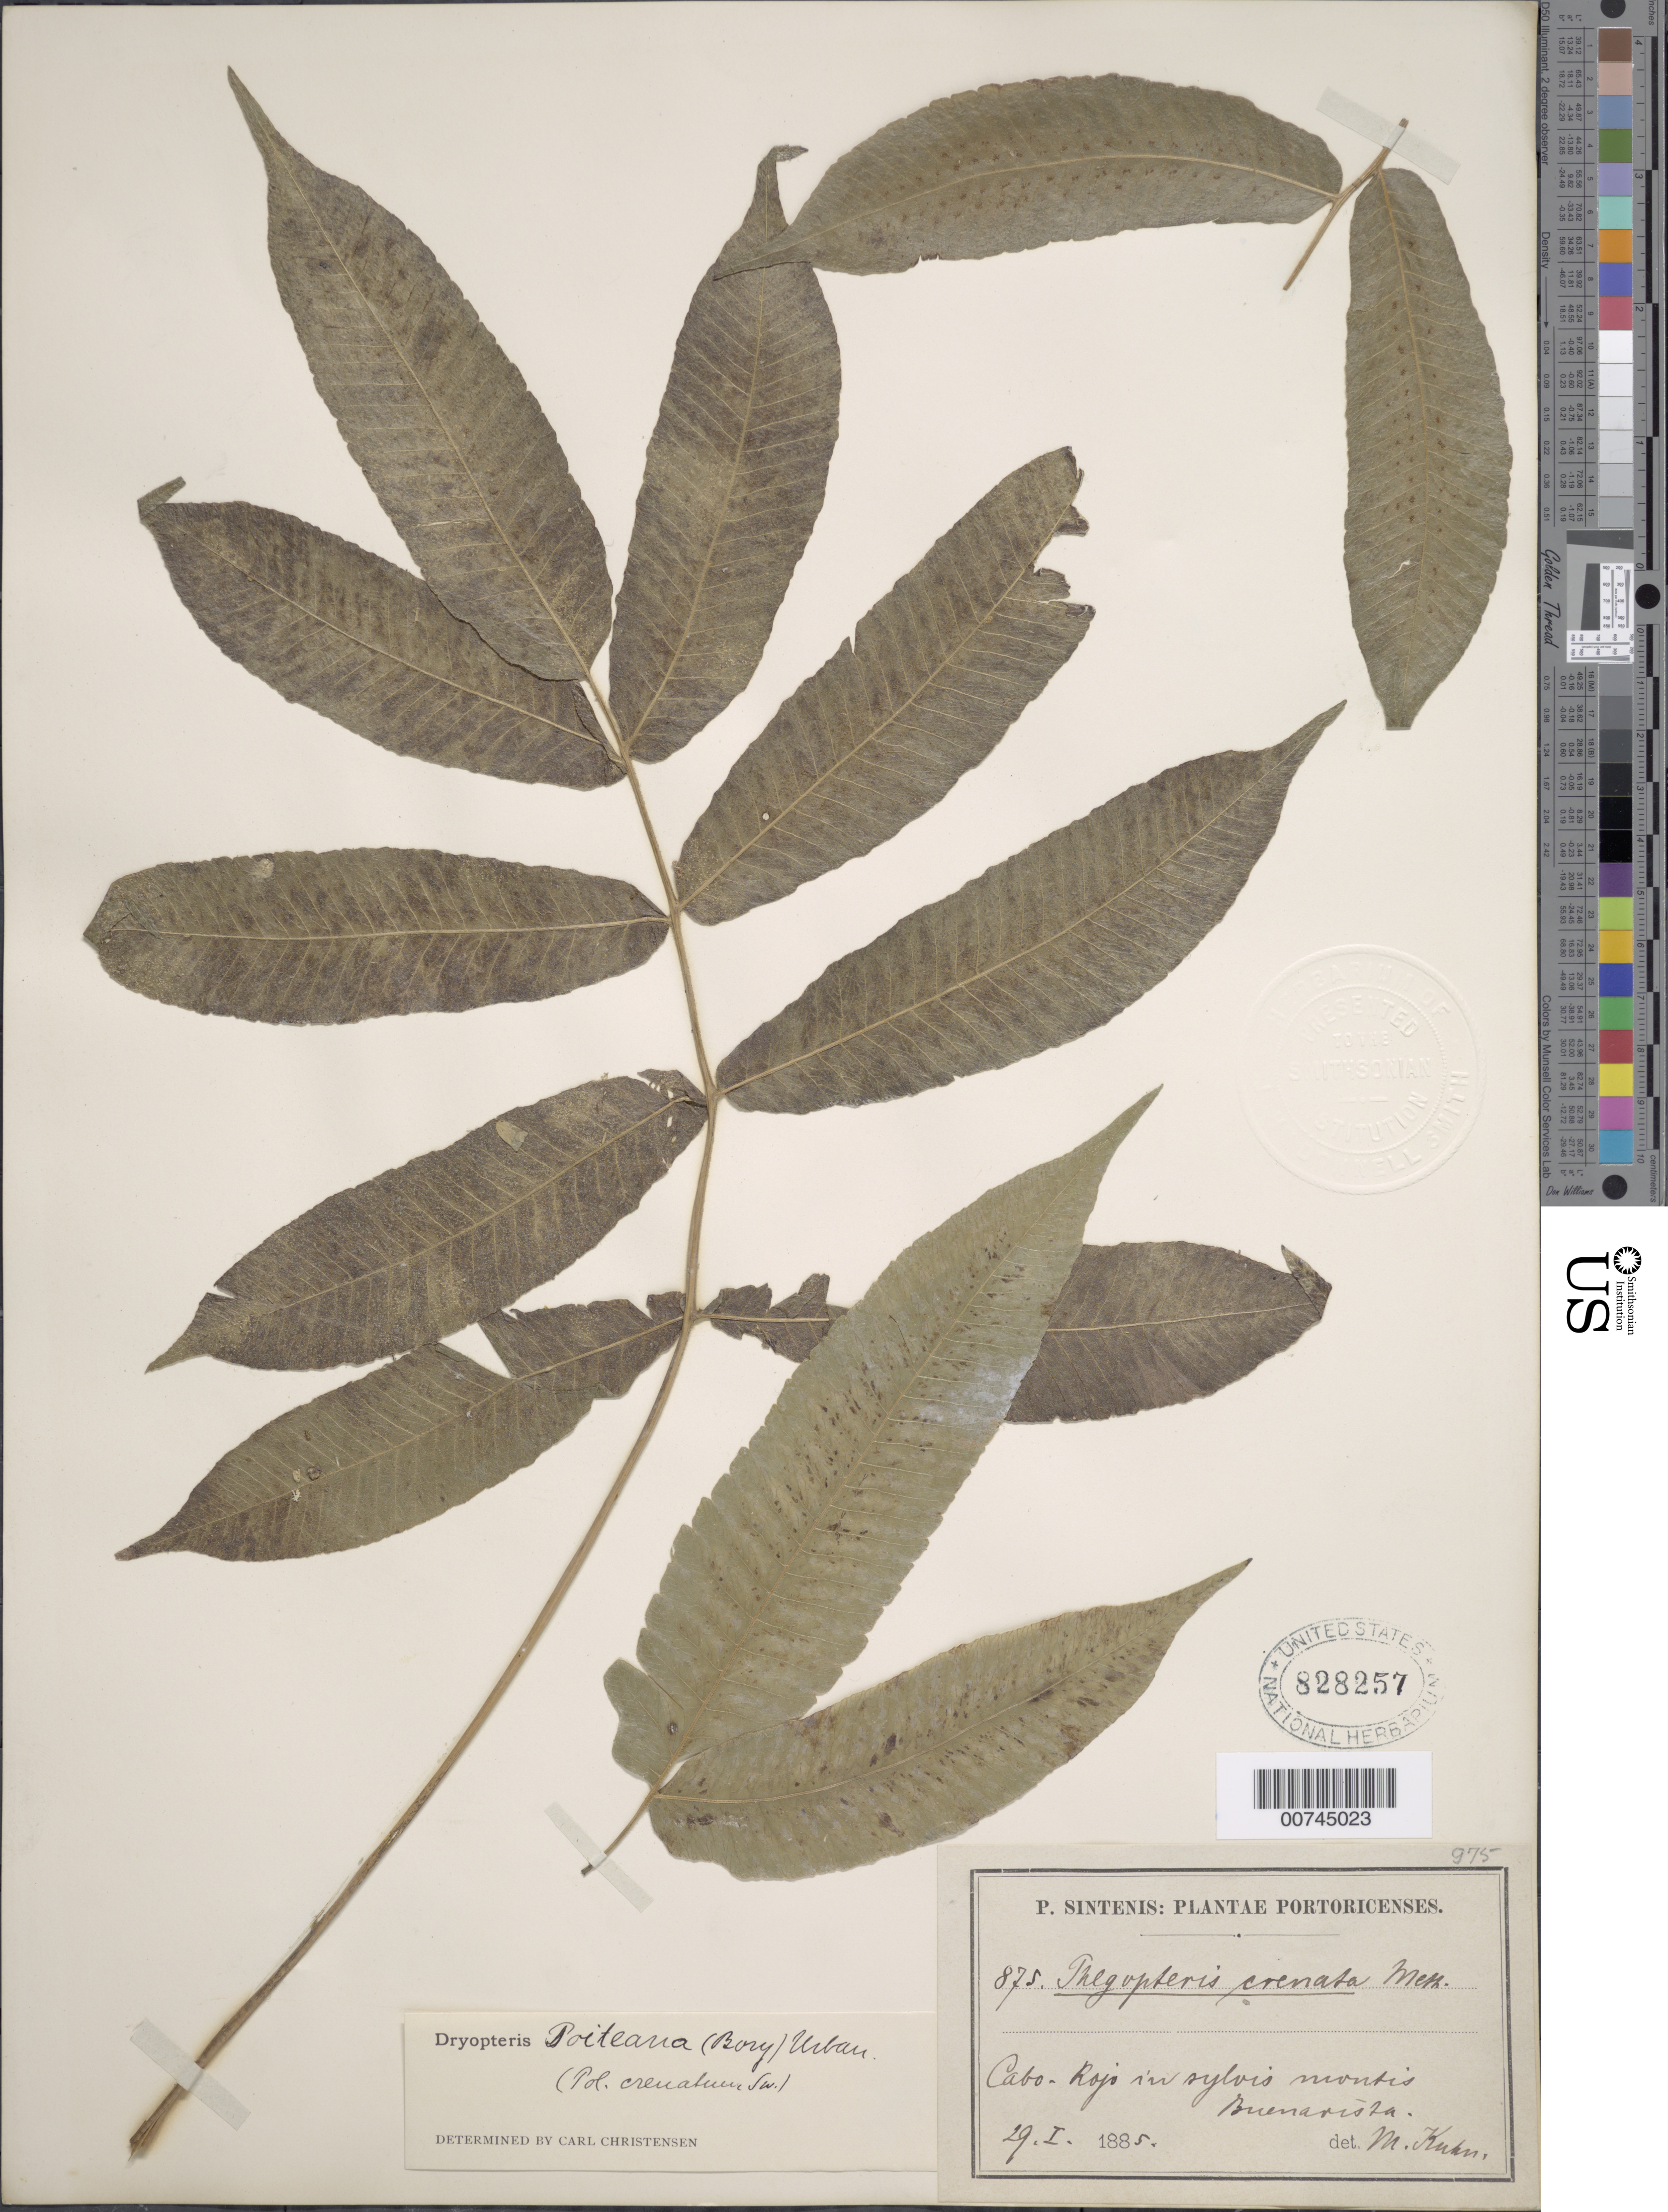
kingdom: Plantae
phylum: Tracheophyta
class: Polypodiopsida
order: Polypodiales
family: Thelypteridaceae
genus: Goniopteris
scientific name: Goniopteris poiteana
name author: (Bory) Ching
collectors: P. Sintenis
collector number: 875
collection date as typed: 29 Jan 1885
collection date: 1885-01-29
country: Puerto Rico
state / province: Cabo Rojo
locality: Cabo Rojo in sylvis montis, Buena Vista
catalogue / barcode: US 828257